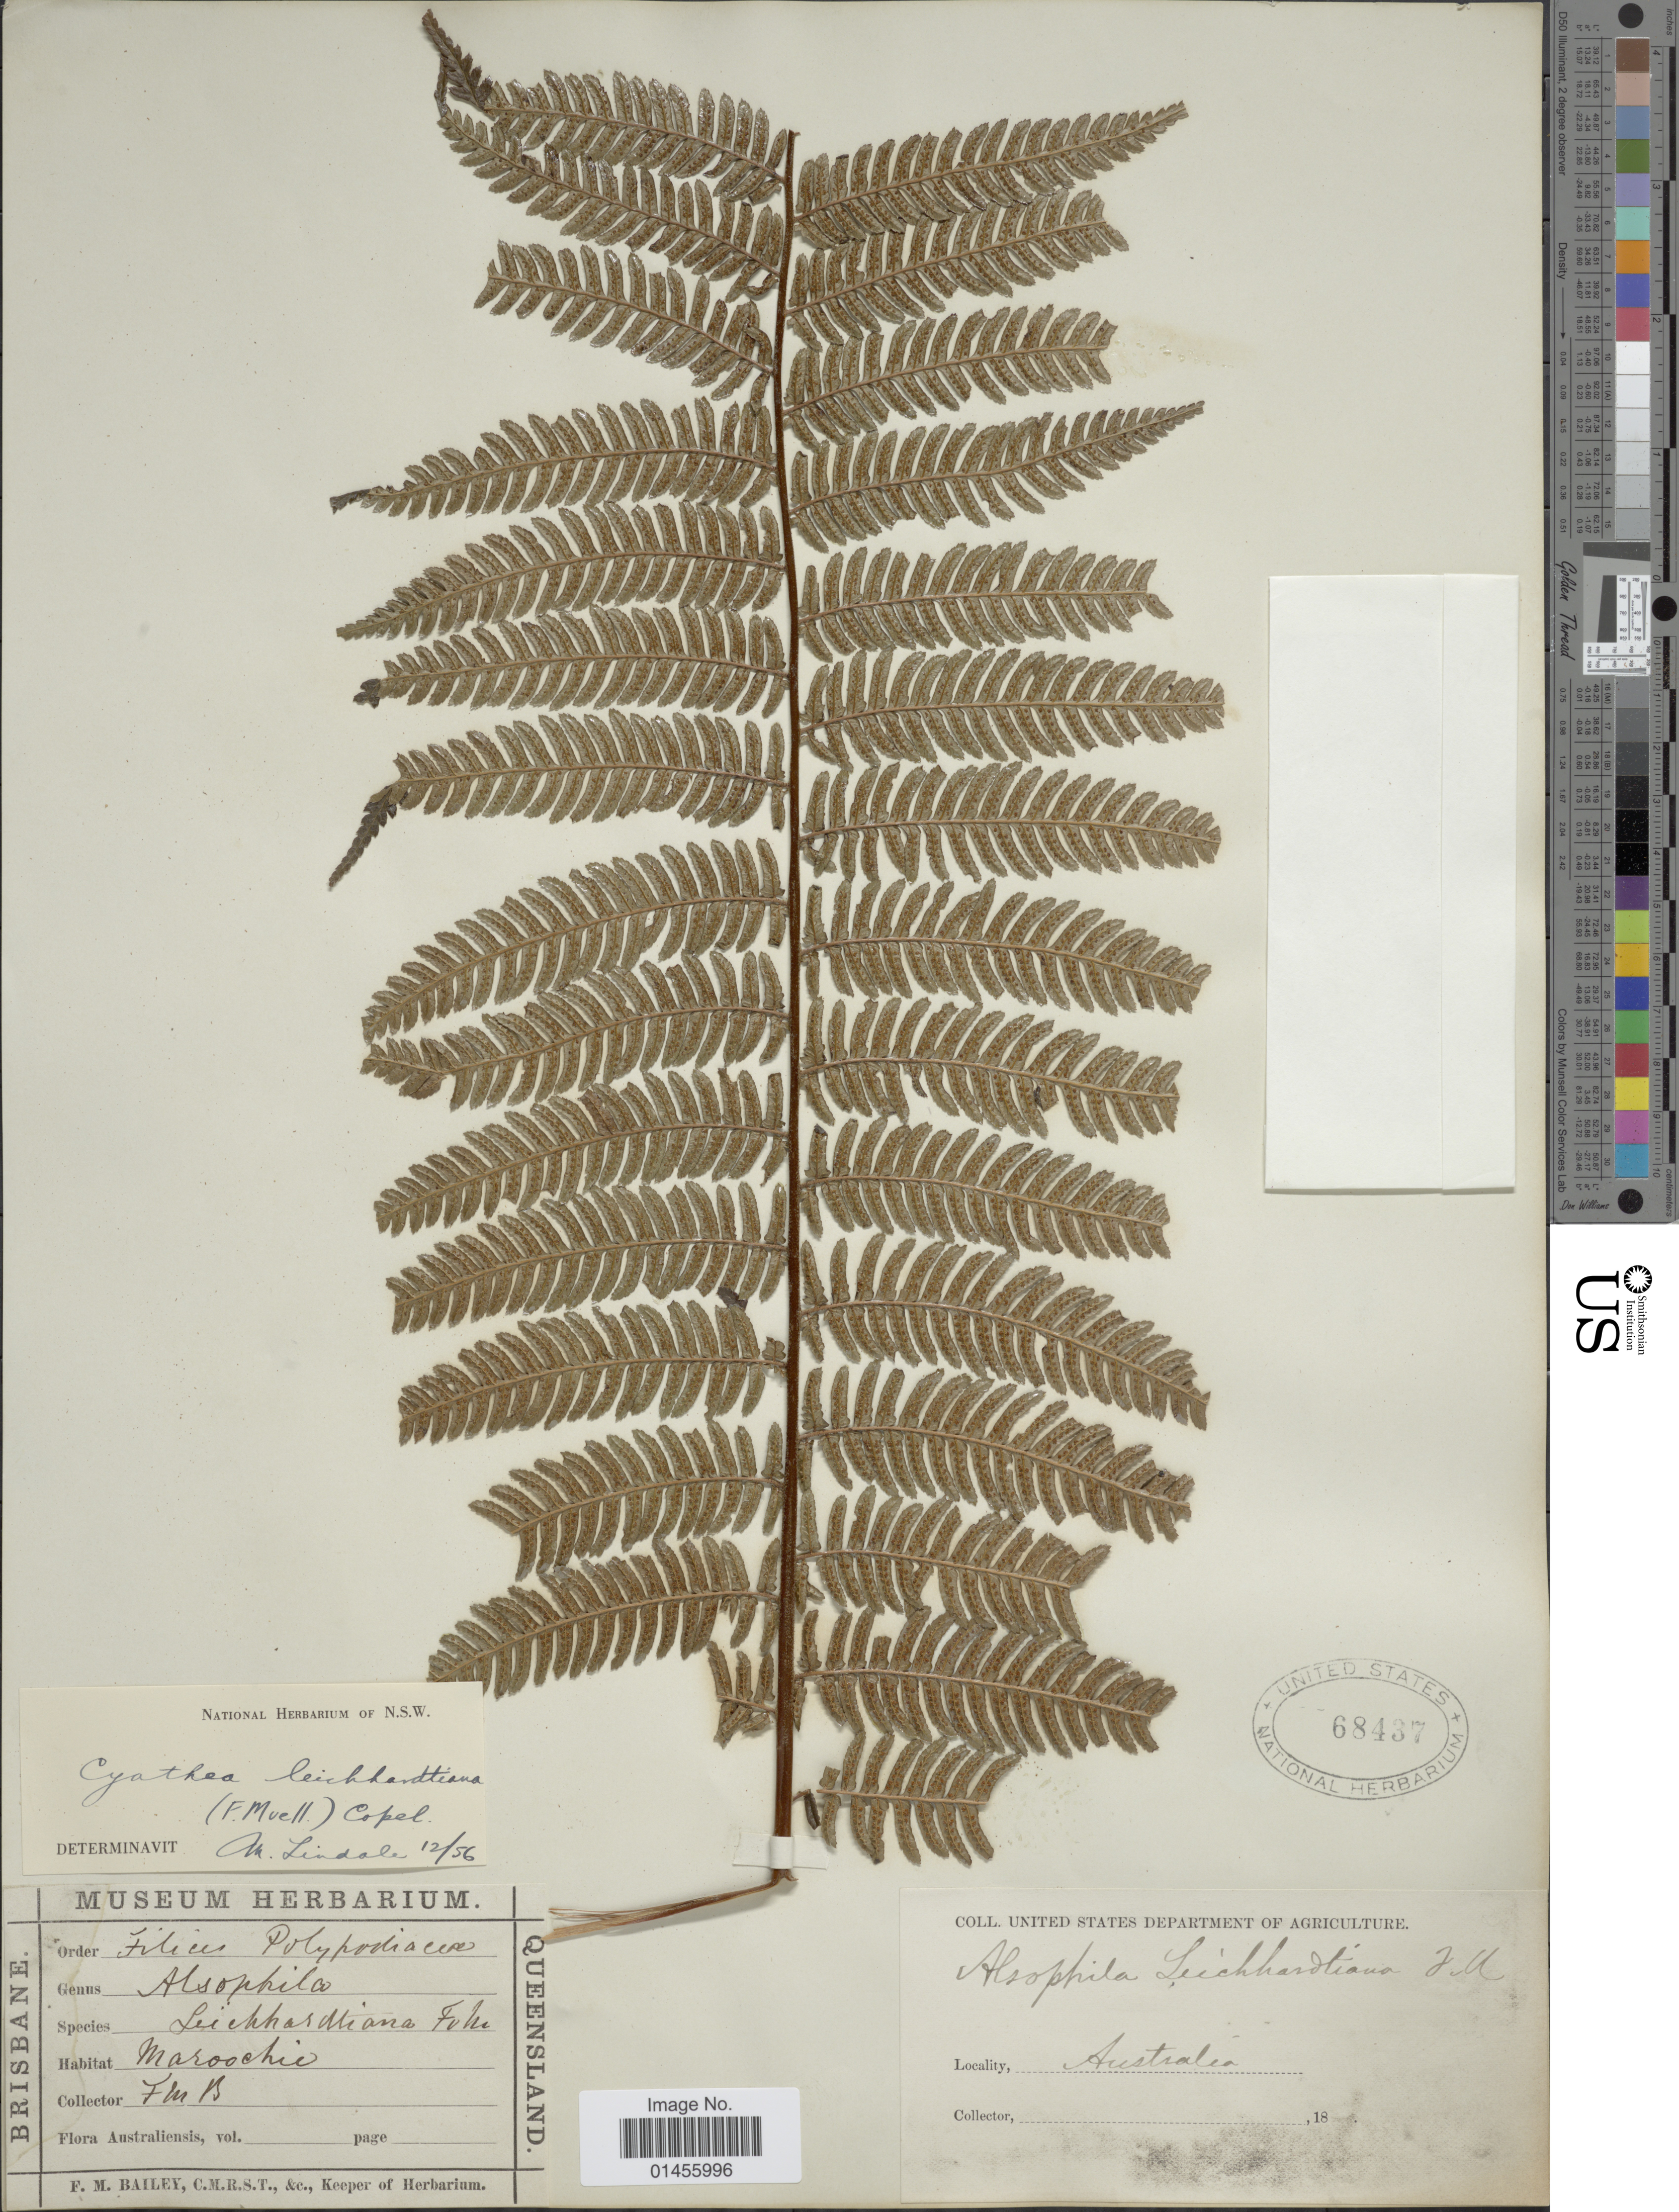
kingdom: Plantae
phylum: Tracheophyta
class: Polypodiopsida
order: Cyatheales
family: Cyatheaceae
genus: Alsophila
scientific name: Alsophila australis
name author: R. Br.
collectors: F. M. Bailey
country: Australia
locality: Maroochie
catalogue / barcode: US 68437